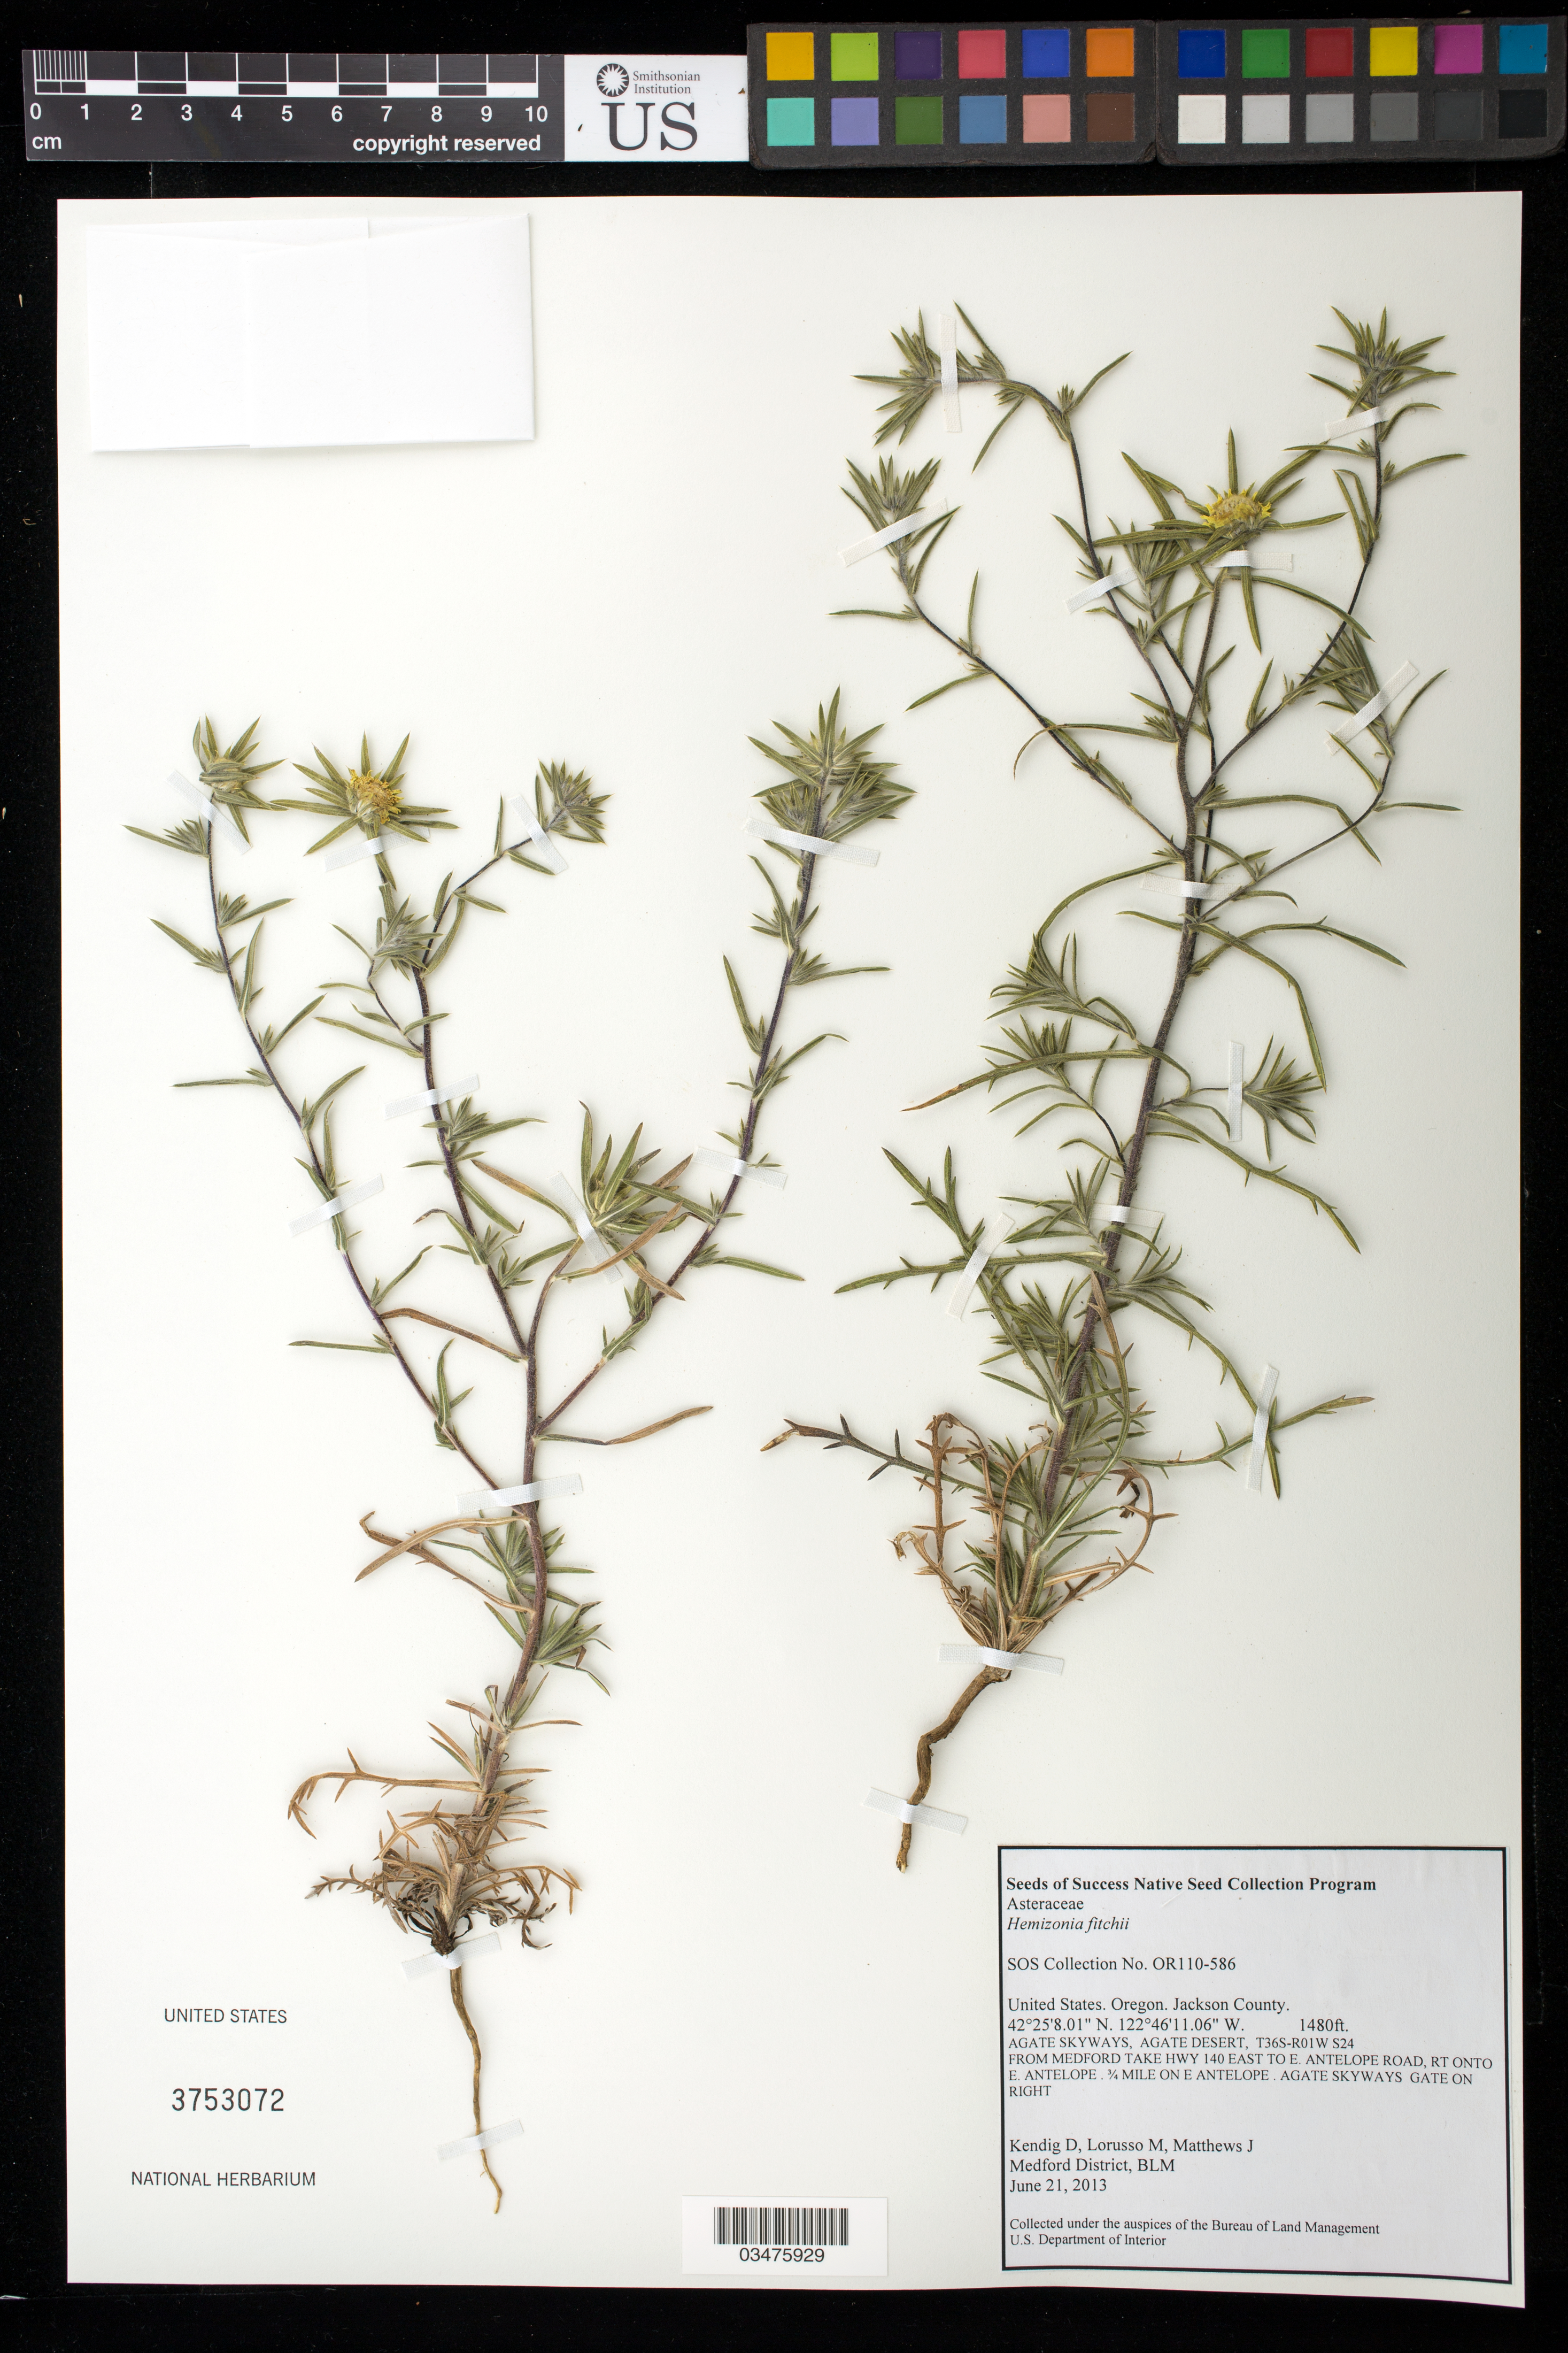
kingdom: Plantae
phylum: Tracheophyta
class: Magnoliopsida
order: Asterales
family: Asteraceae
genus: Hemizonia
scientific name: Hemizonia fitchii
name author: A. Gray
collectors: D. Kendig, J. Matthews & M. Lorusso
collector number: OR110-586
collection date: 2013-06-21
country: United States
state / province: Oregon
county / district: Jackson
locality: Agate Skyways, Agate Desert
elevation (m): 451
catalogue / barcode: US 3753072